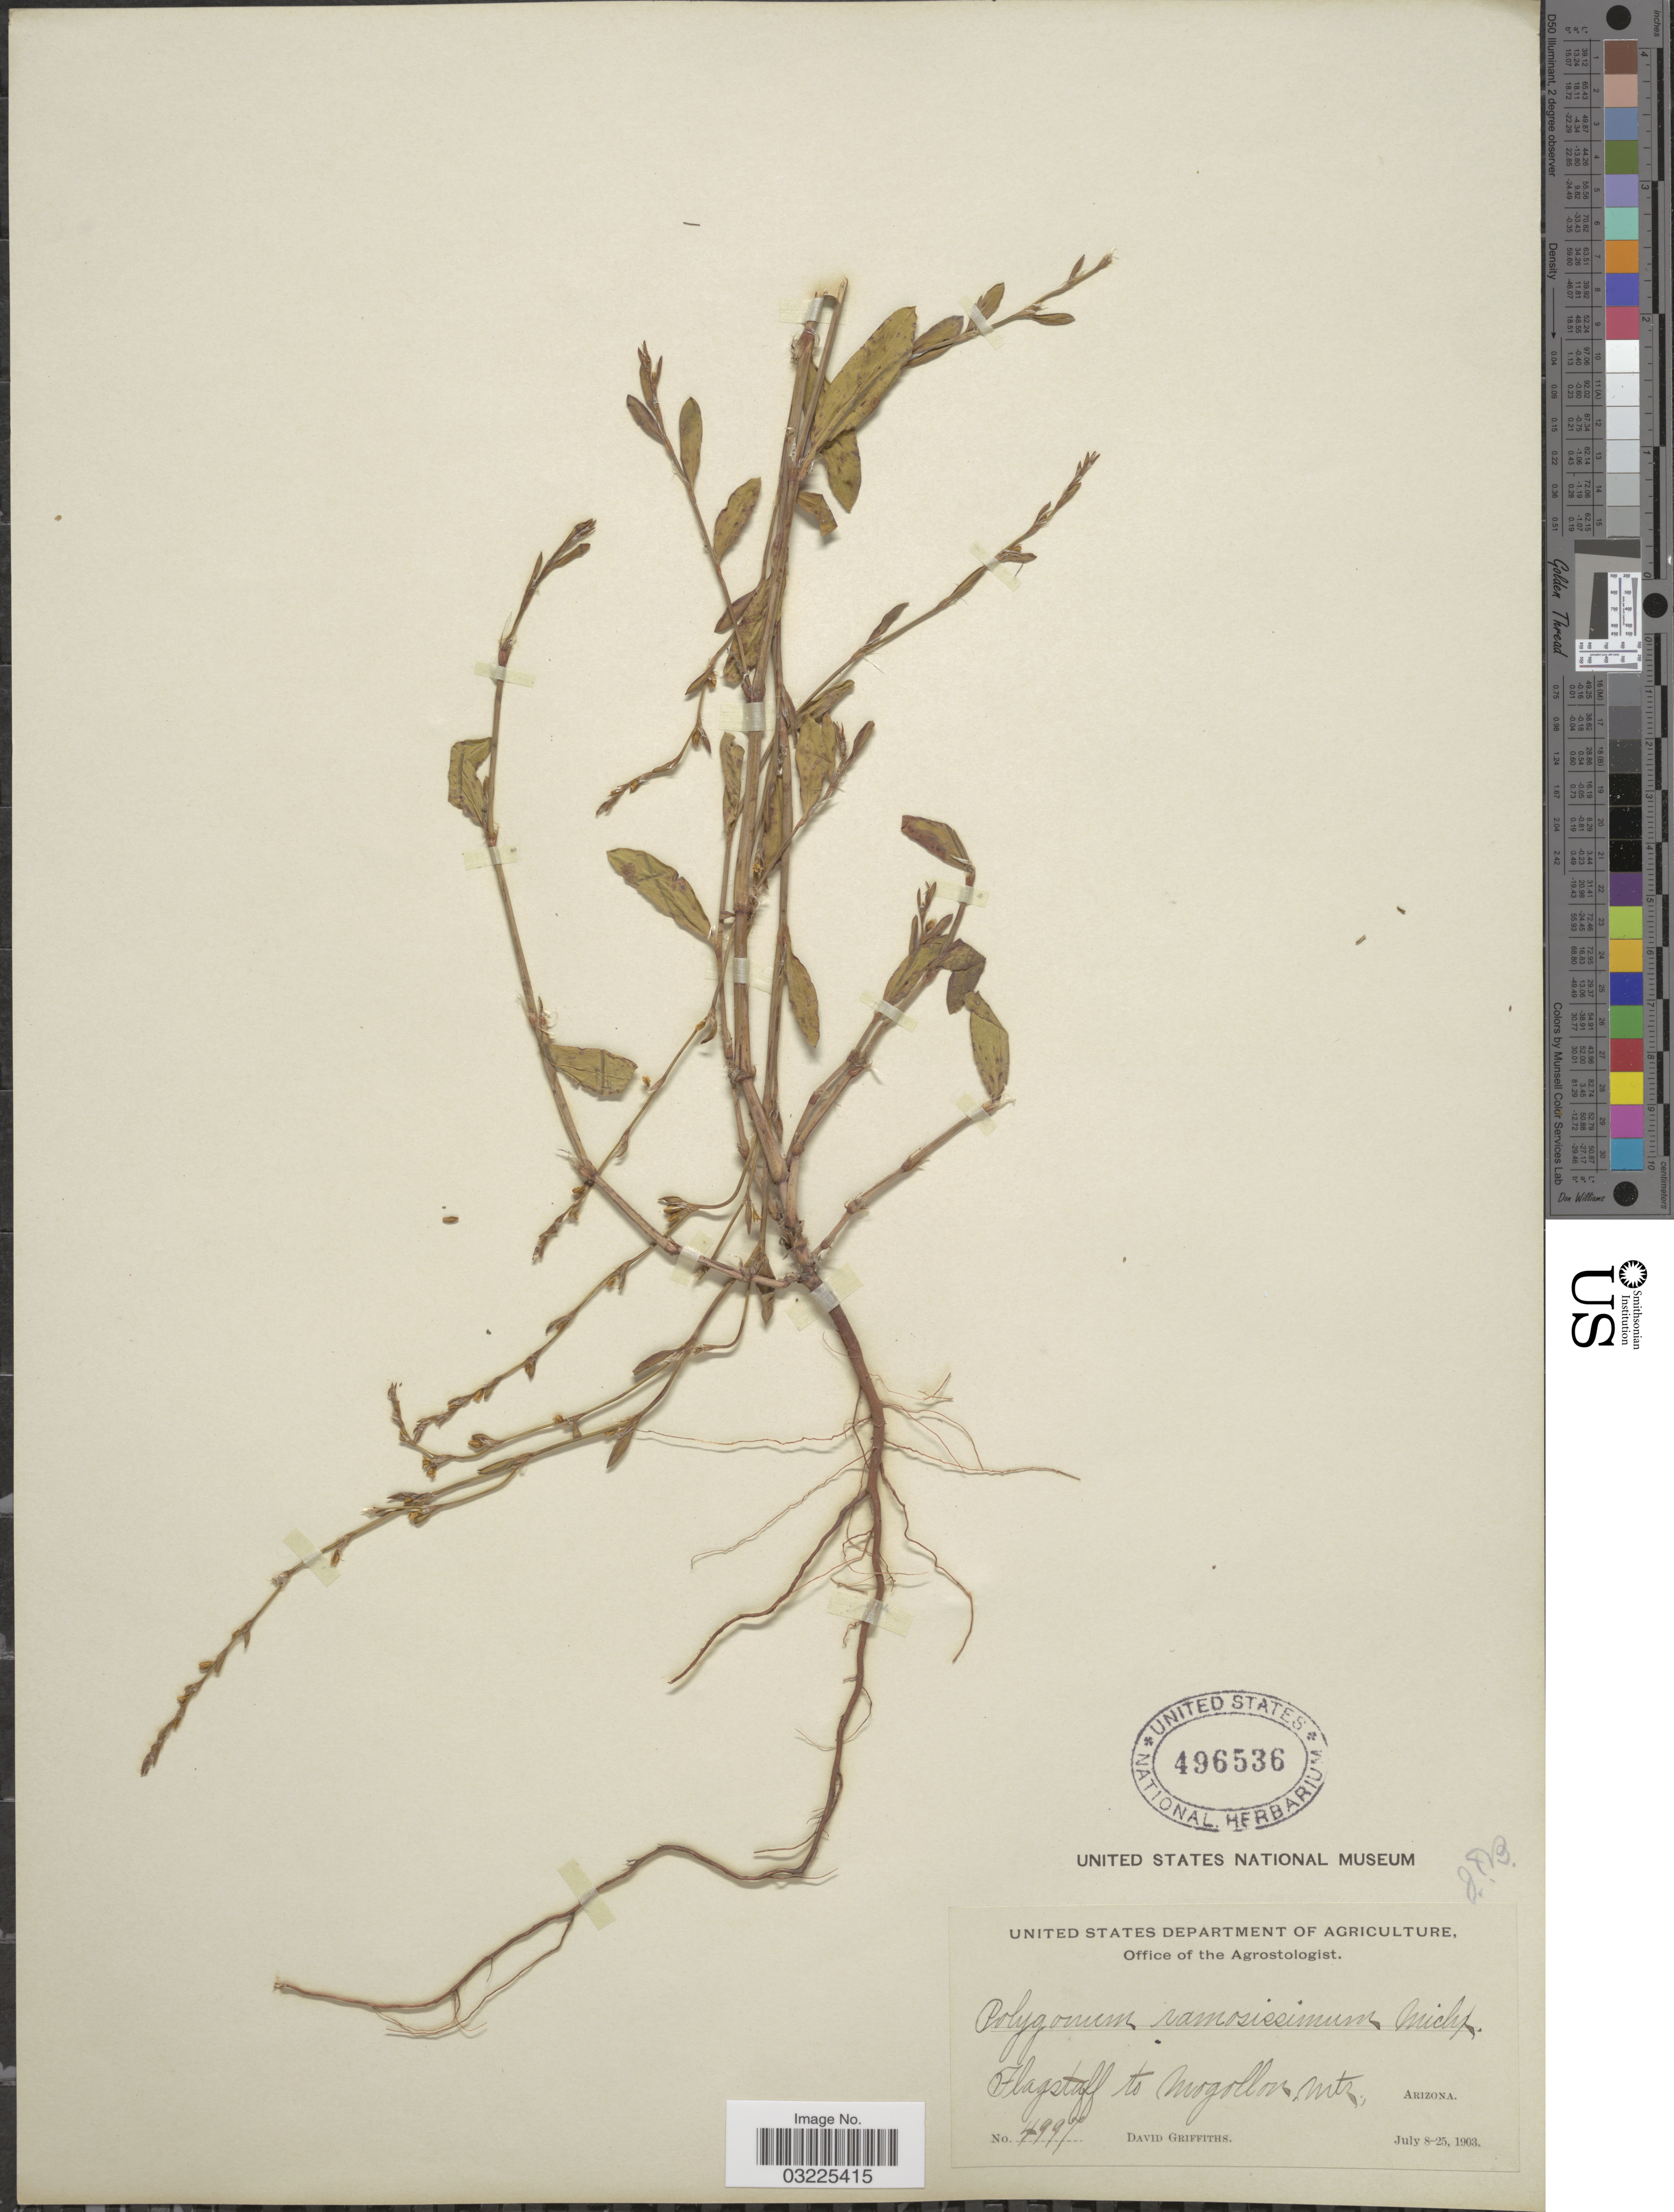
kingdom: Plantae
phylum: Tracheophyta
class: Magnoliopsida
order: Caryophyllales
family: Polygonaceae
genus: Polygonum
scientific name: Polygonum ramosissimum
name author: Michx.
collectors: D. Griffiths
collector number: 4997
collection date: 1903-07-08/1903-07-25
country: United States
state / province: Arizona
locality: Flagstaff to Mogollon Mts.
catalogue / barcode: US 496536